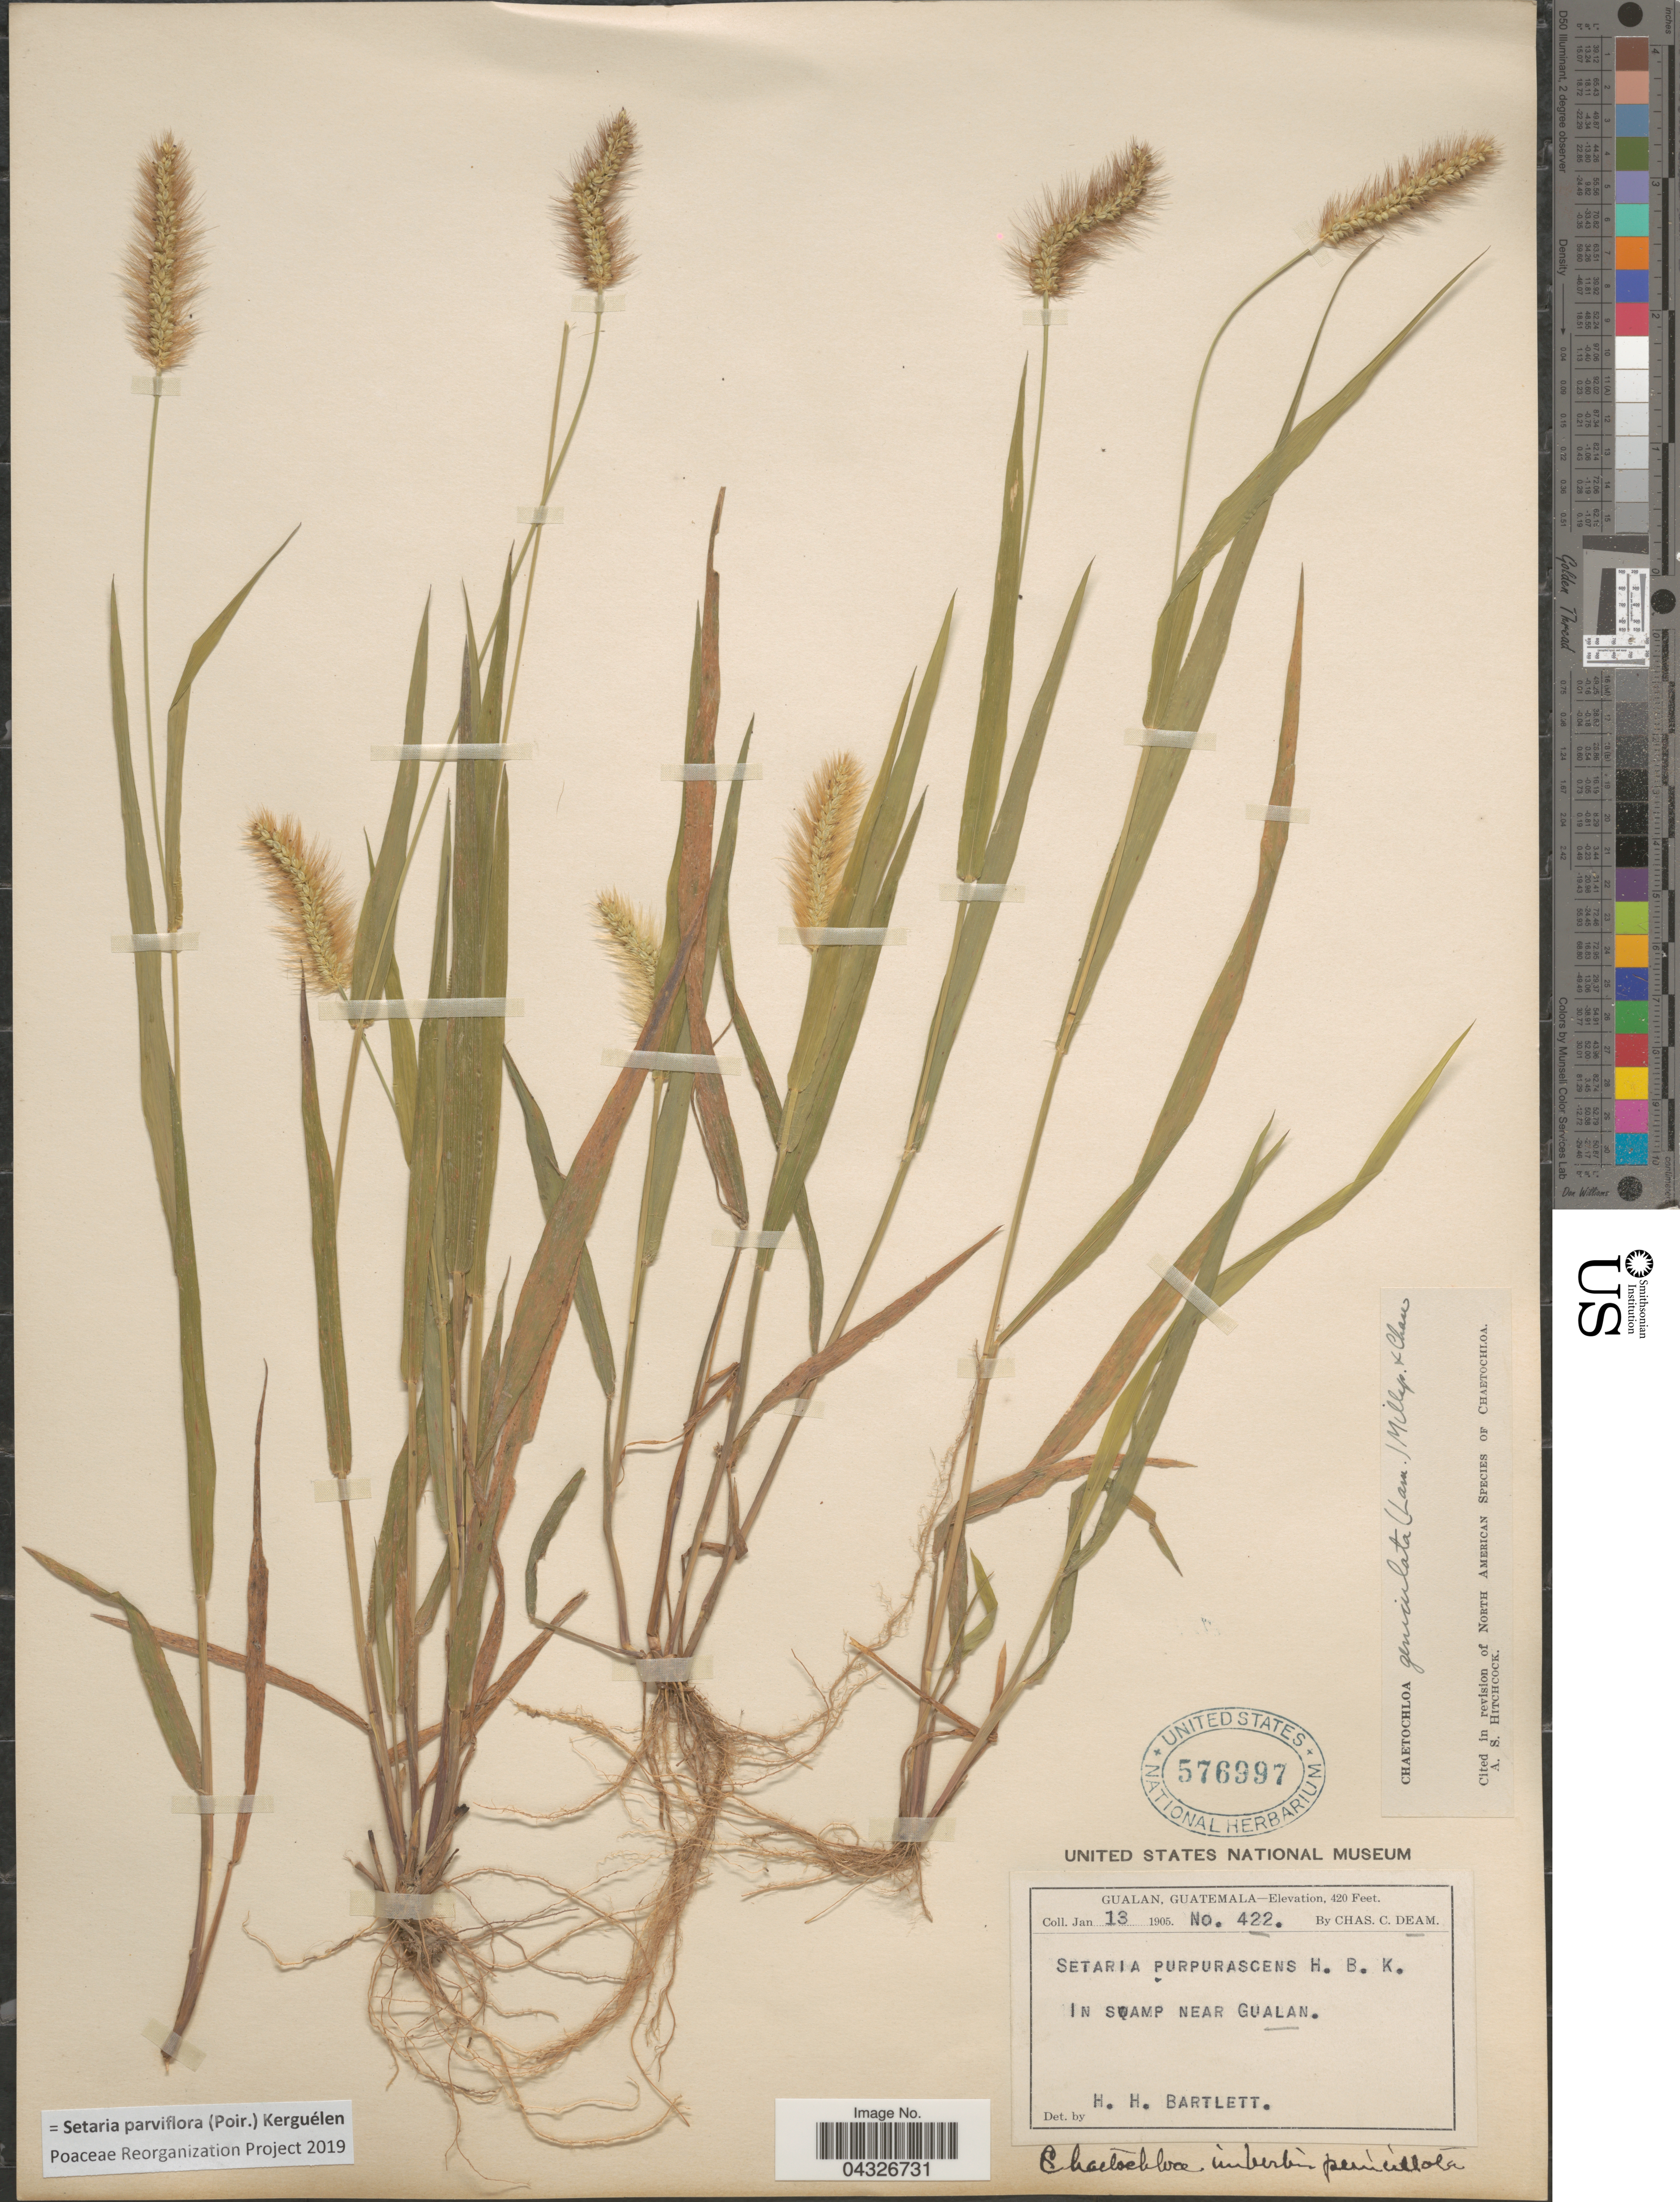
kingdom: Plantae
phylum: Tracheophyta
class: Liliopsida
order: Poales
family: Poaceae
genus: Setaria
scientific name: Setaria parviflora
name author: (Poir.) Kerguélen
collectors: C. C. Deam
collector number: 422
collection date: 1905-01-13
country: Guatemala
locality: Gualan. In swamp near Gualan.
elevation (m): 128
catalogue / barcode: US 576997